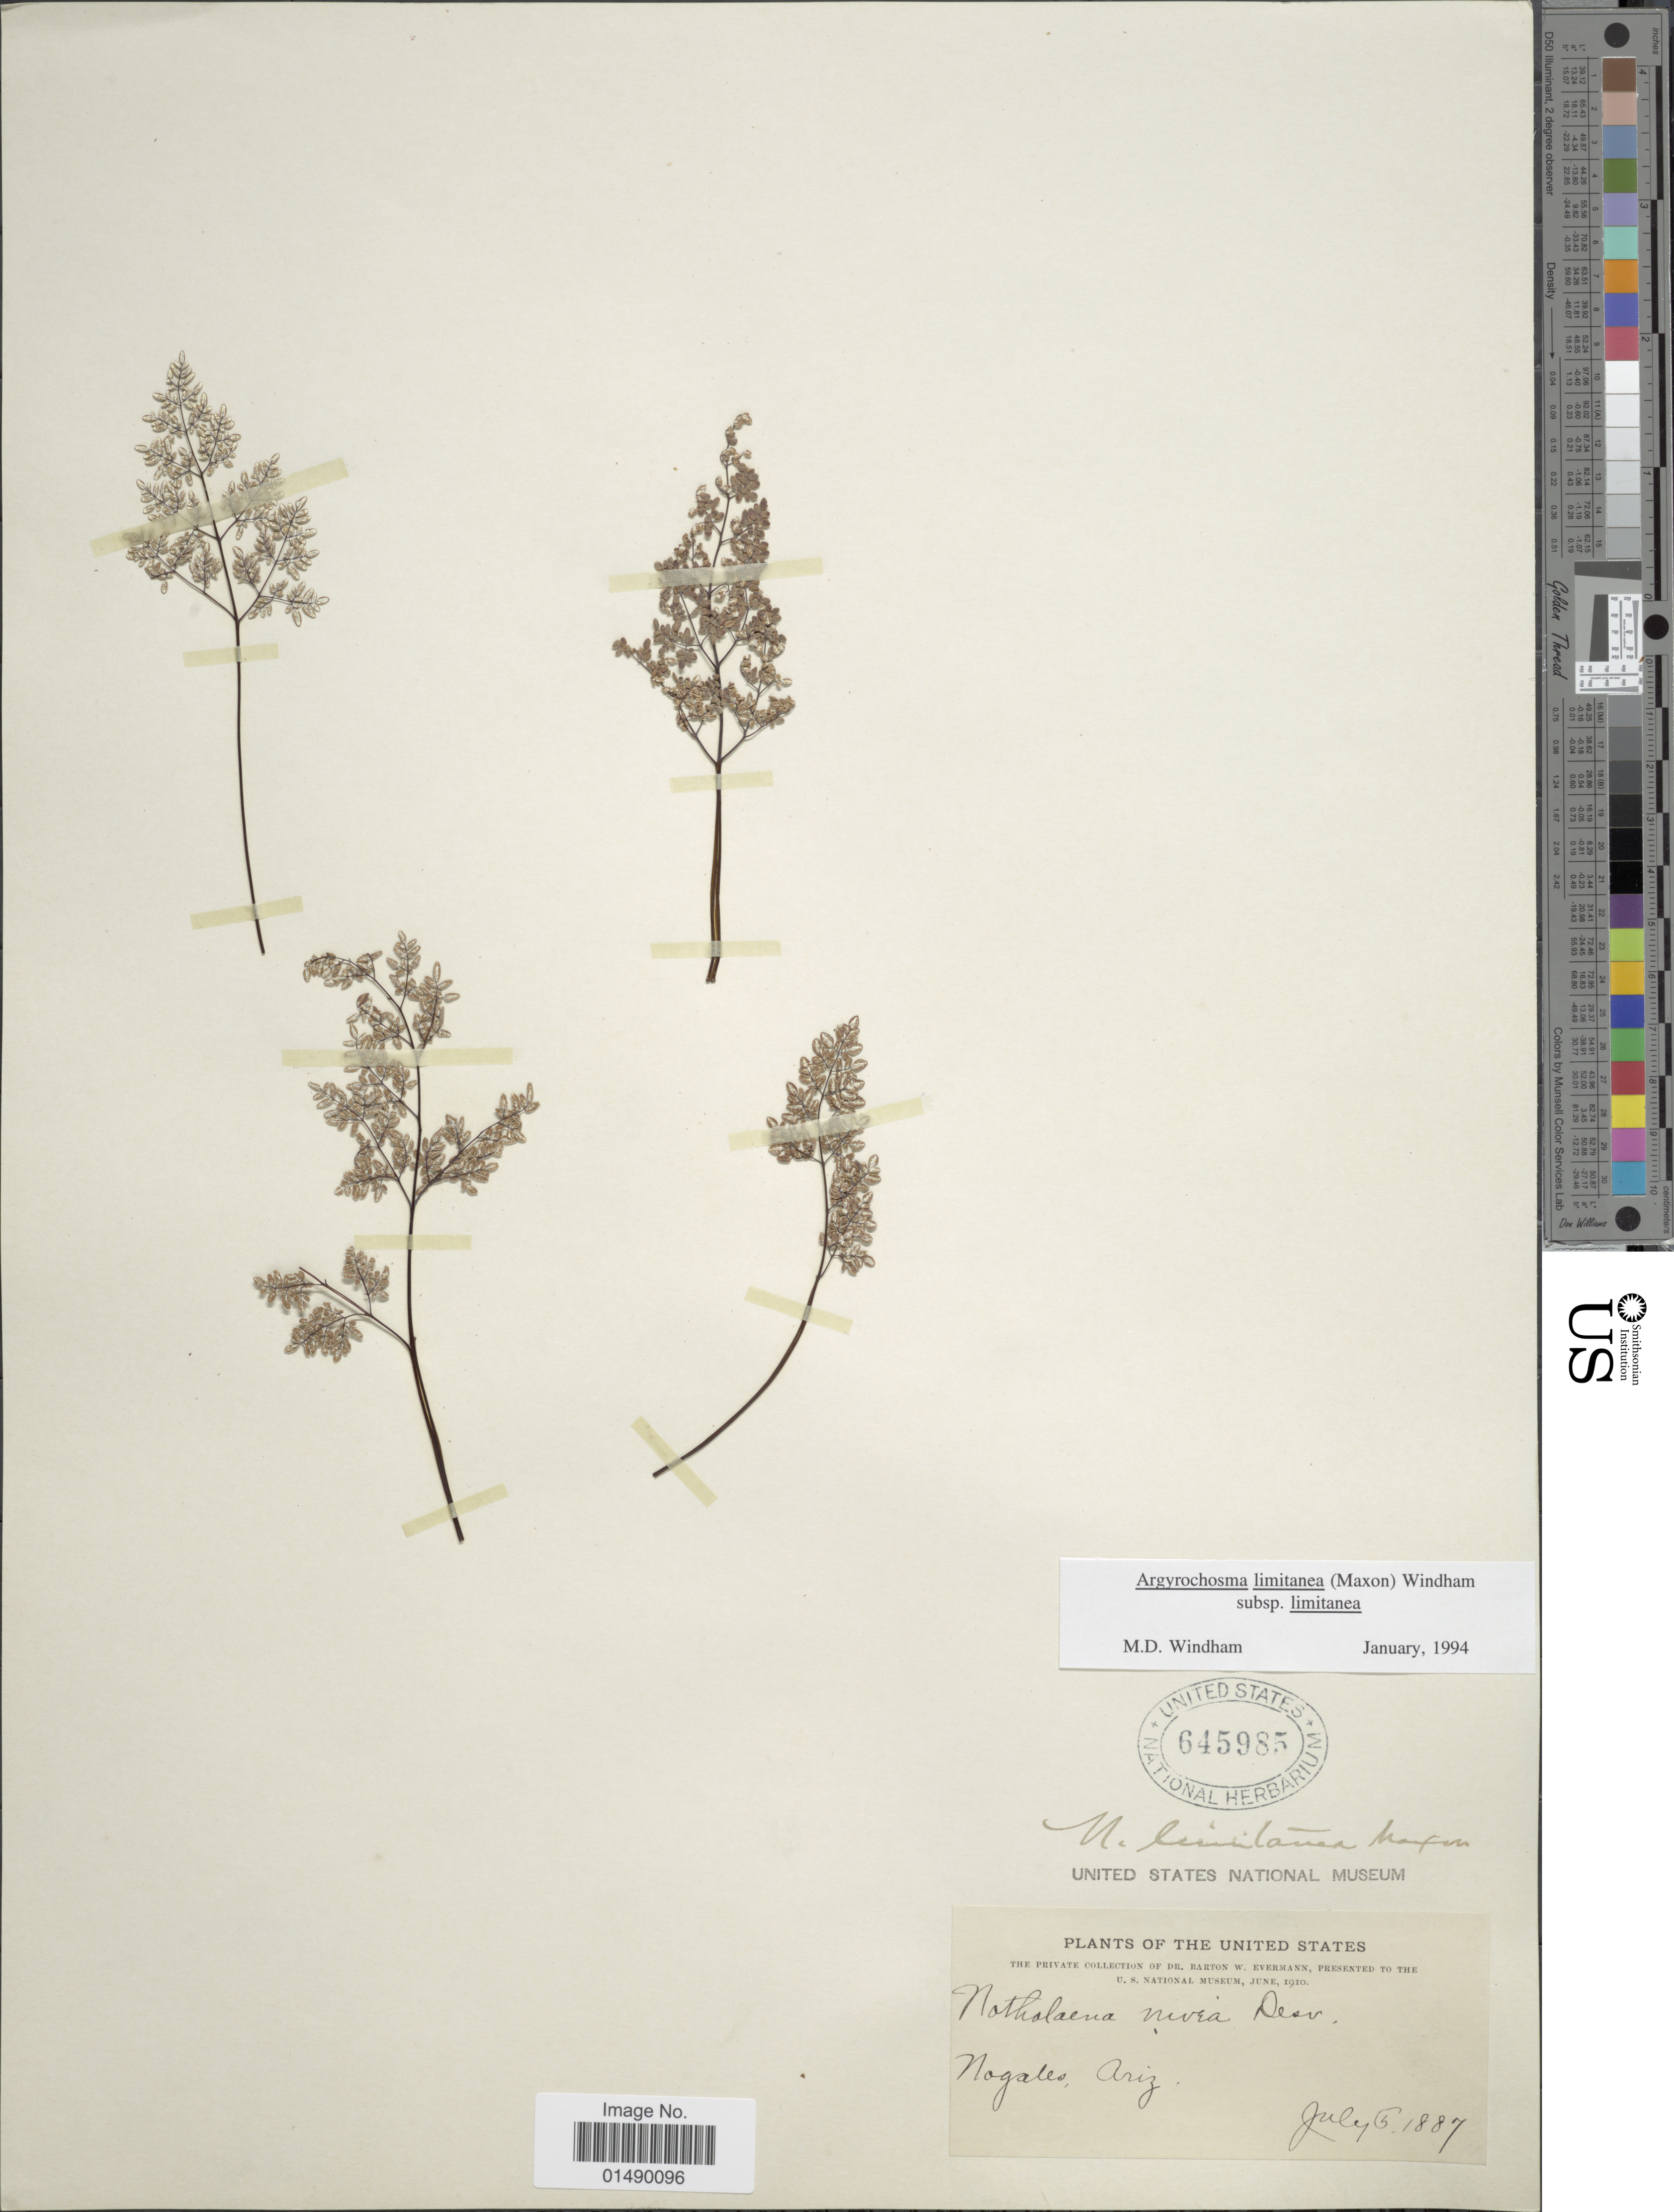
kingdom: Plantae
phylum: Tracheophyta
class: Polypodiopsida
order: Polypodiales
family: Pteridaceae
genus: Argyrochosma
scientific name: Argyrochosma limitanea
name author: (Maxon) Windham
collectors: B. W. Evermann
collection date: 1887-07-05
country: United States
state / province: Arizona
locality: United States, Nogales, Arizona.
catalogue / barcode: US 645985